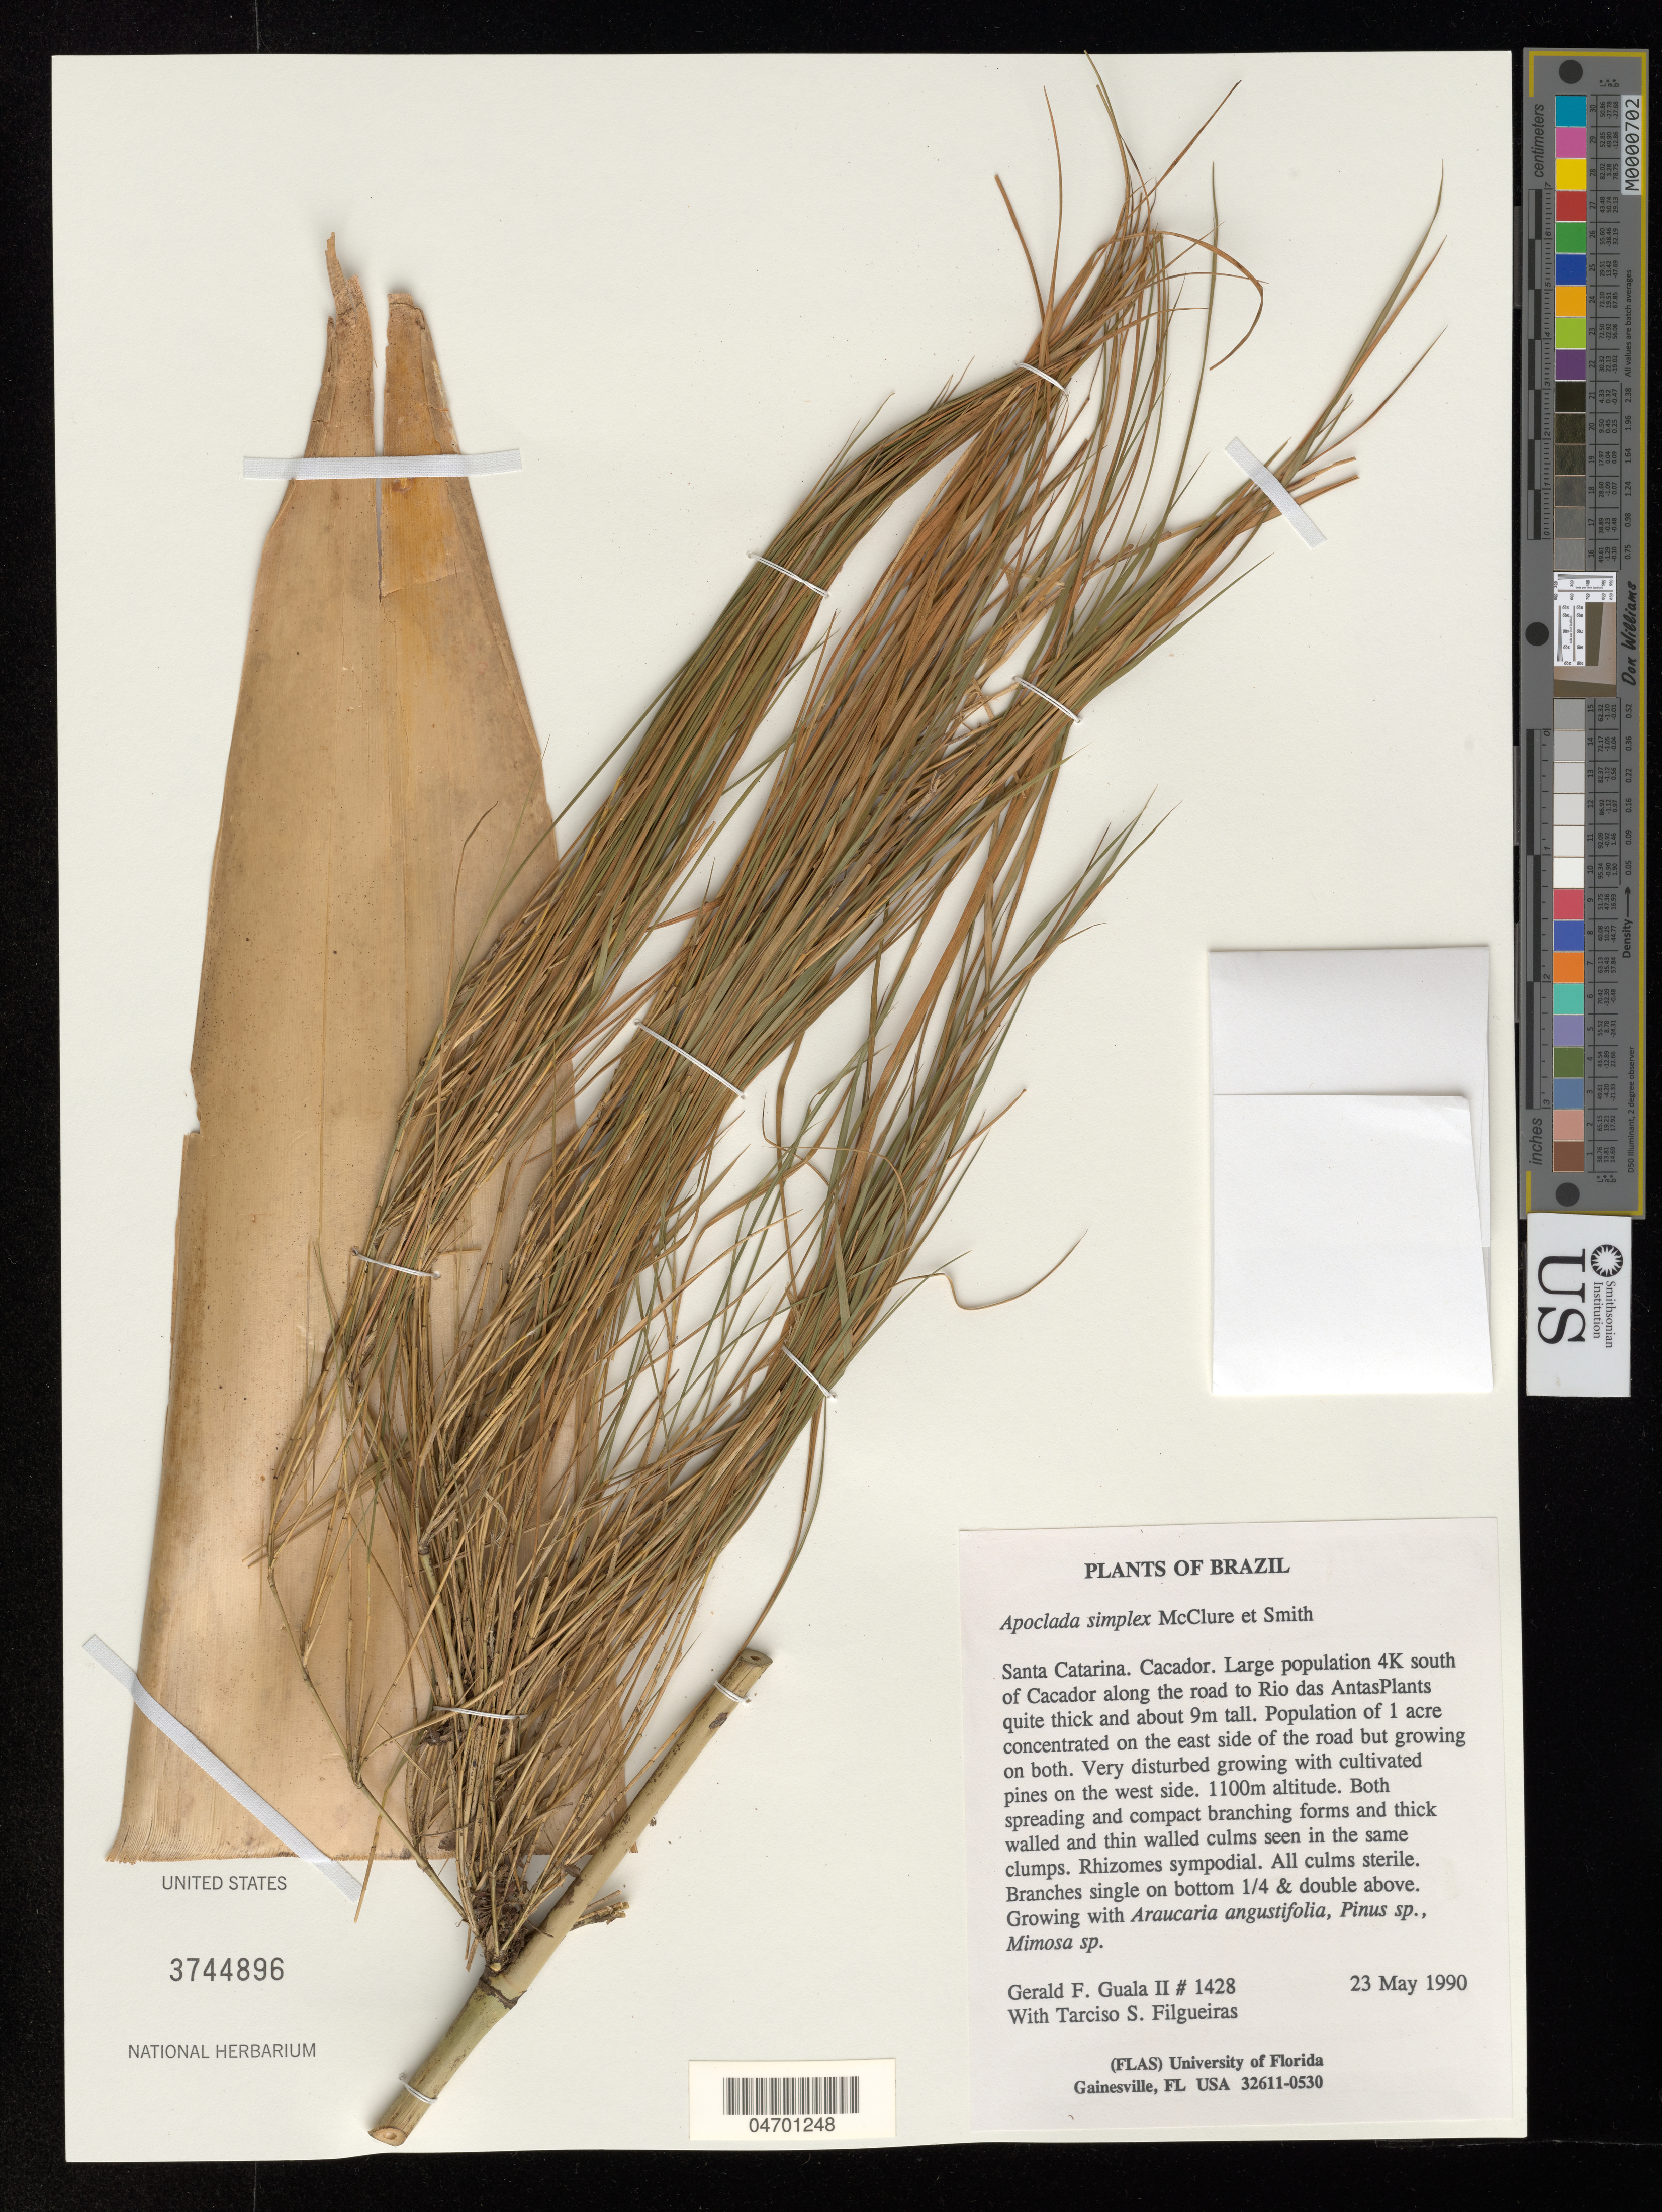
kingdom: Plantae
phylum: Tracheophyta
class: Liliopsida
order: Poales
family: Poaceae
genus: Apoclada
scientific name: Apoclada simplex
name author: McClure & L.B. Sm. in Reitz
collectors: G. Guala & T. S. Filgueiras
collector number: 1428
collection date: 1990-05-23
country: Brazil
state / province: Santa Catarina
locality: Cacador. Large population 4K south of Cacador along the road to Rio das Antas.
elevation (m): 1100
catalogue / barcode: US 3744896